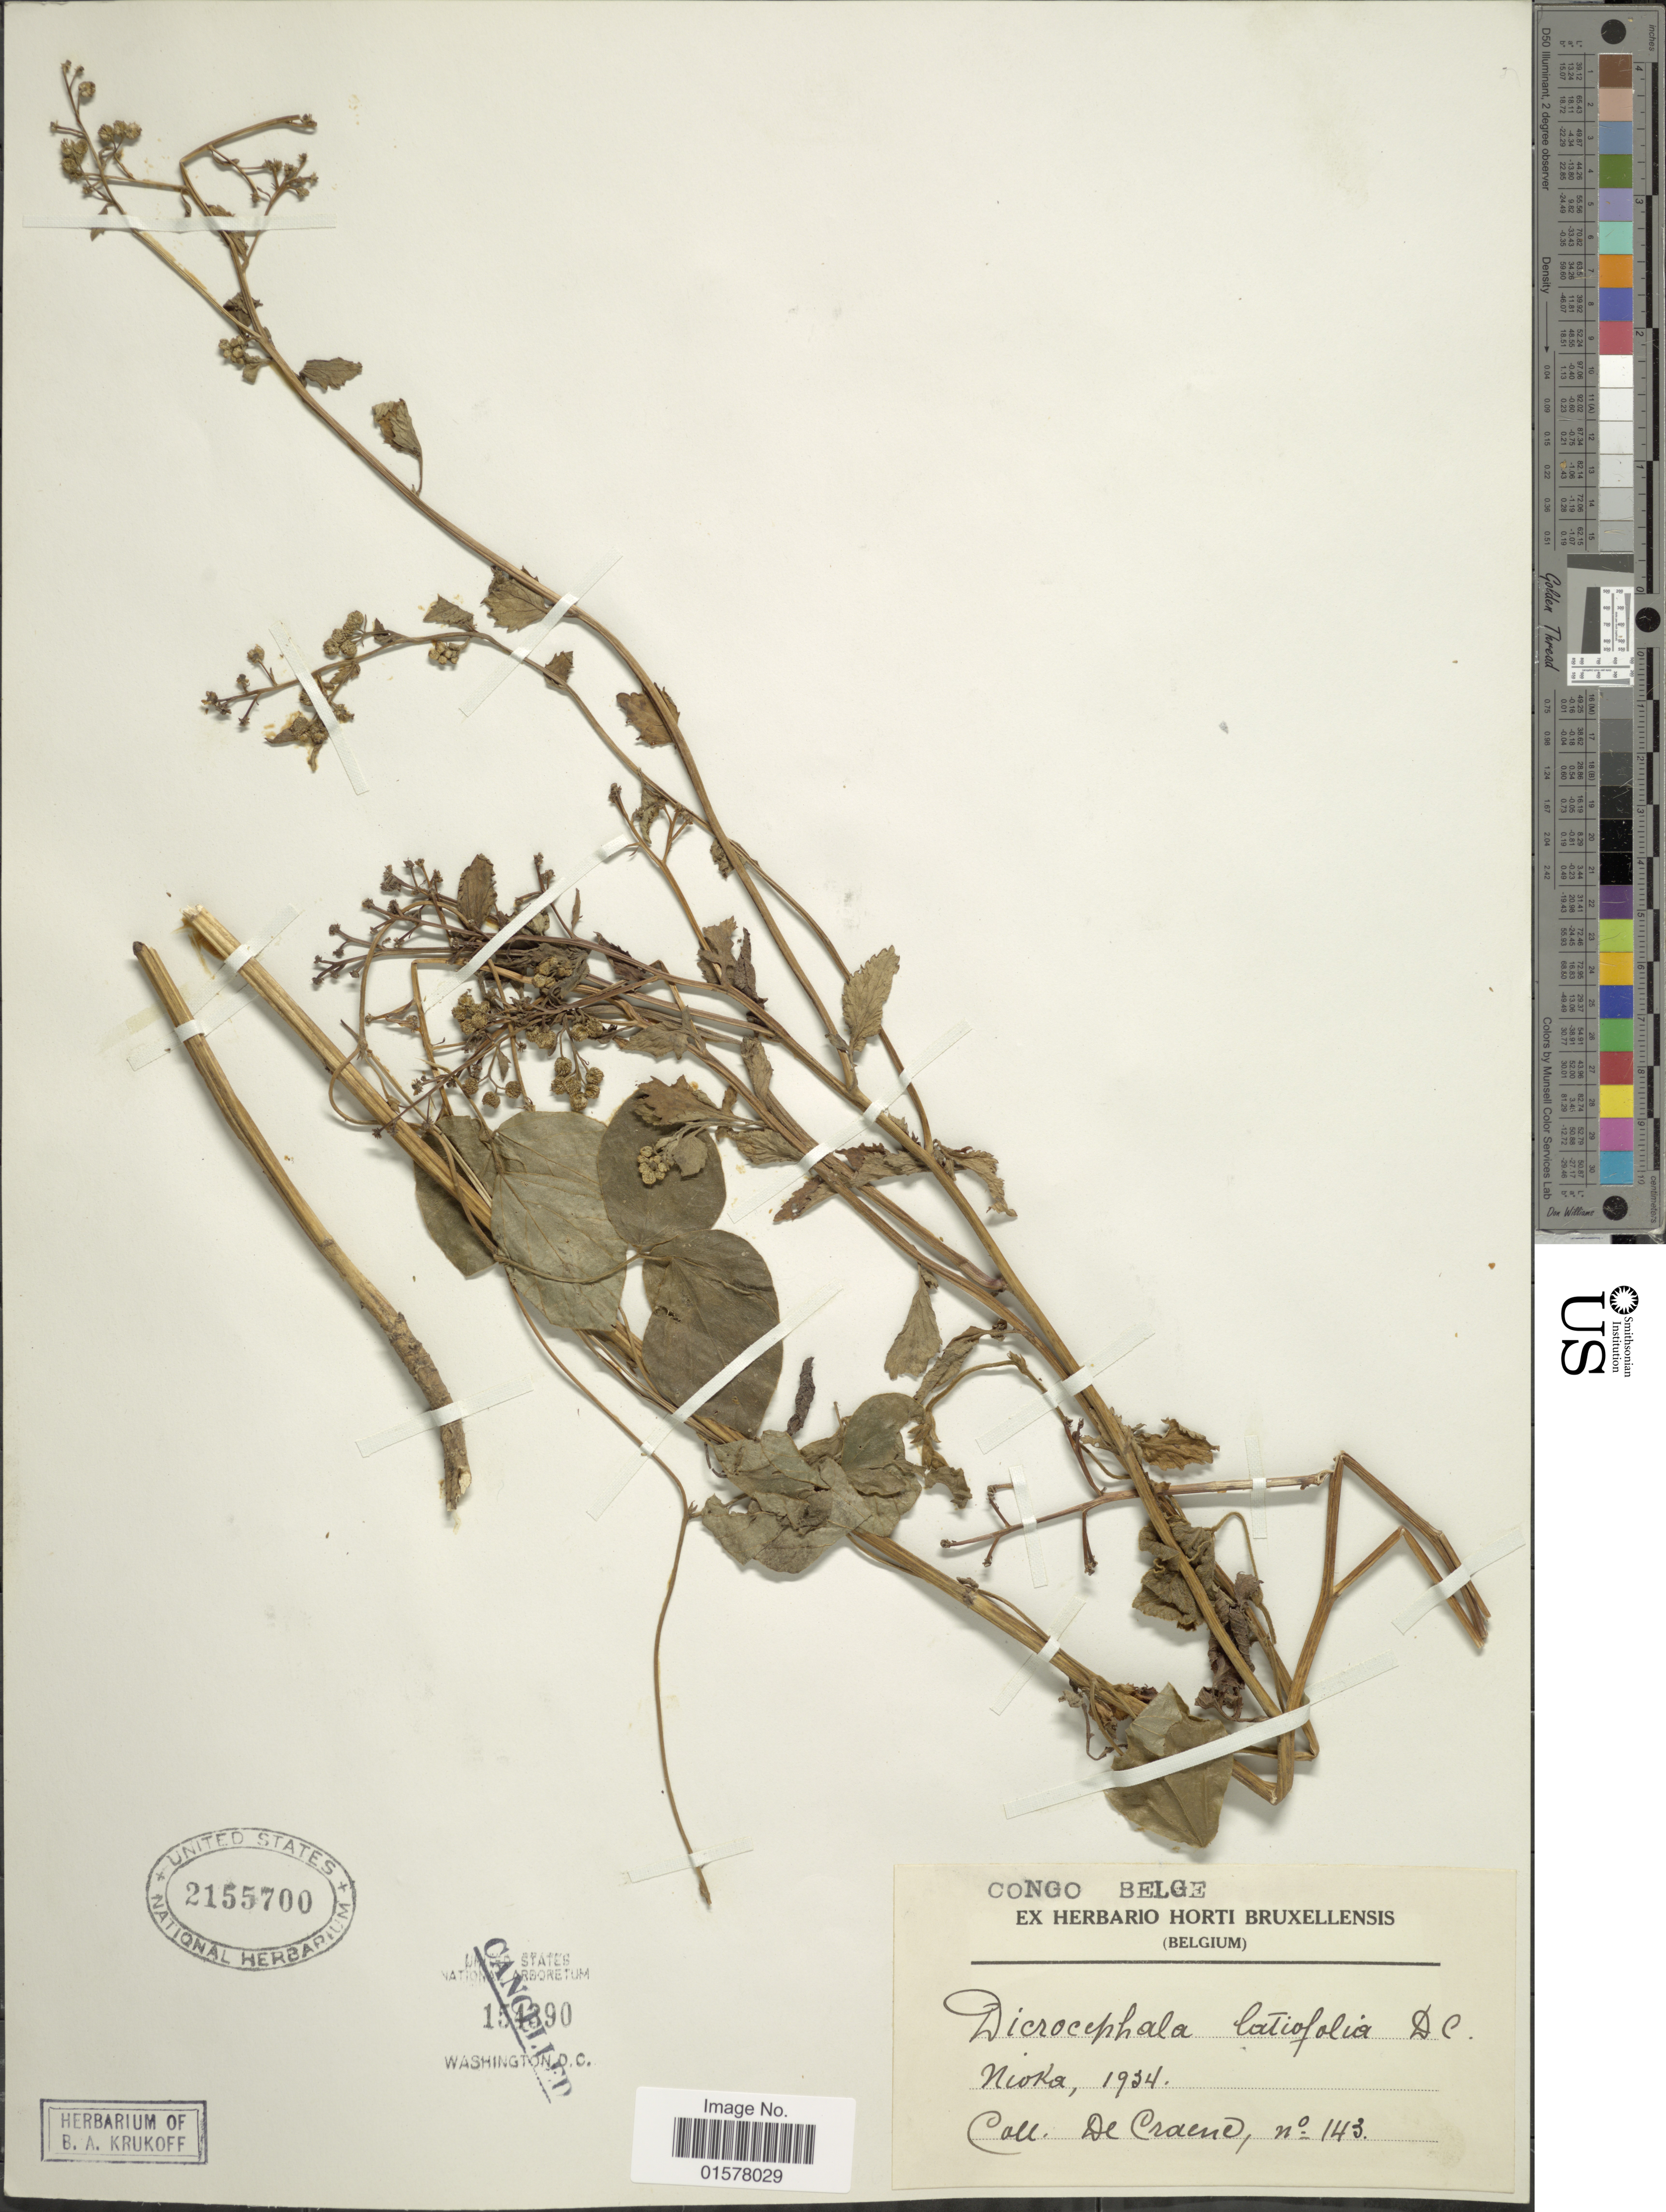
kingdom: Plantae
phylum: Tracheophyta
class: Magnoliopsida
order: Asterales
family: Asteraceae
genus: Dichrocephala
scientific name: Dichrocephala integrifolia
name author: (L. f.) Kuntze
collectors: A. De Craene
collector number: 143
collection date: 1934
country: Congo, Democratic Republic of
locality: Congo Belge, Nioka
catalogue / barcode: US 215570